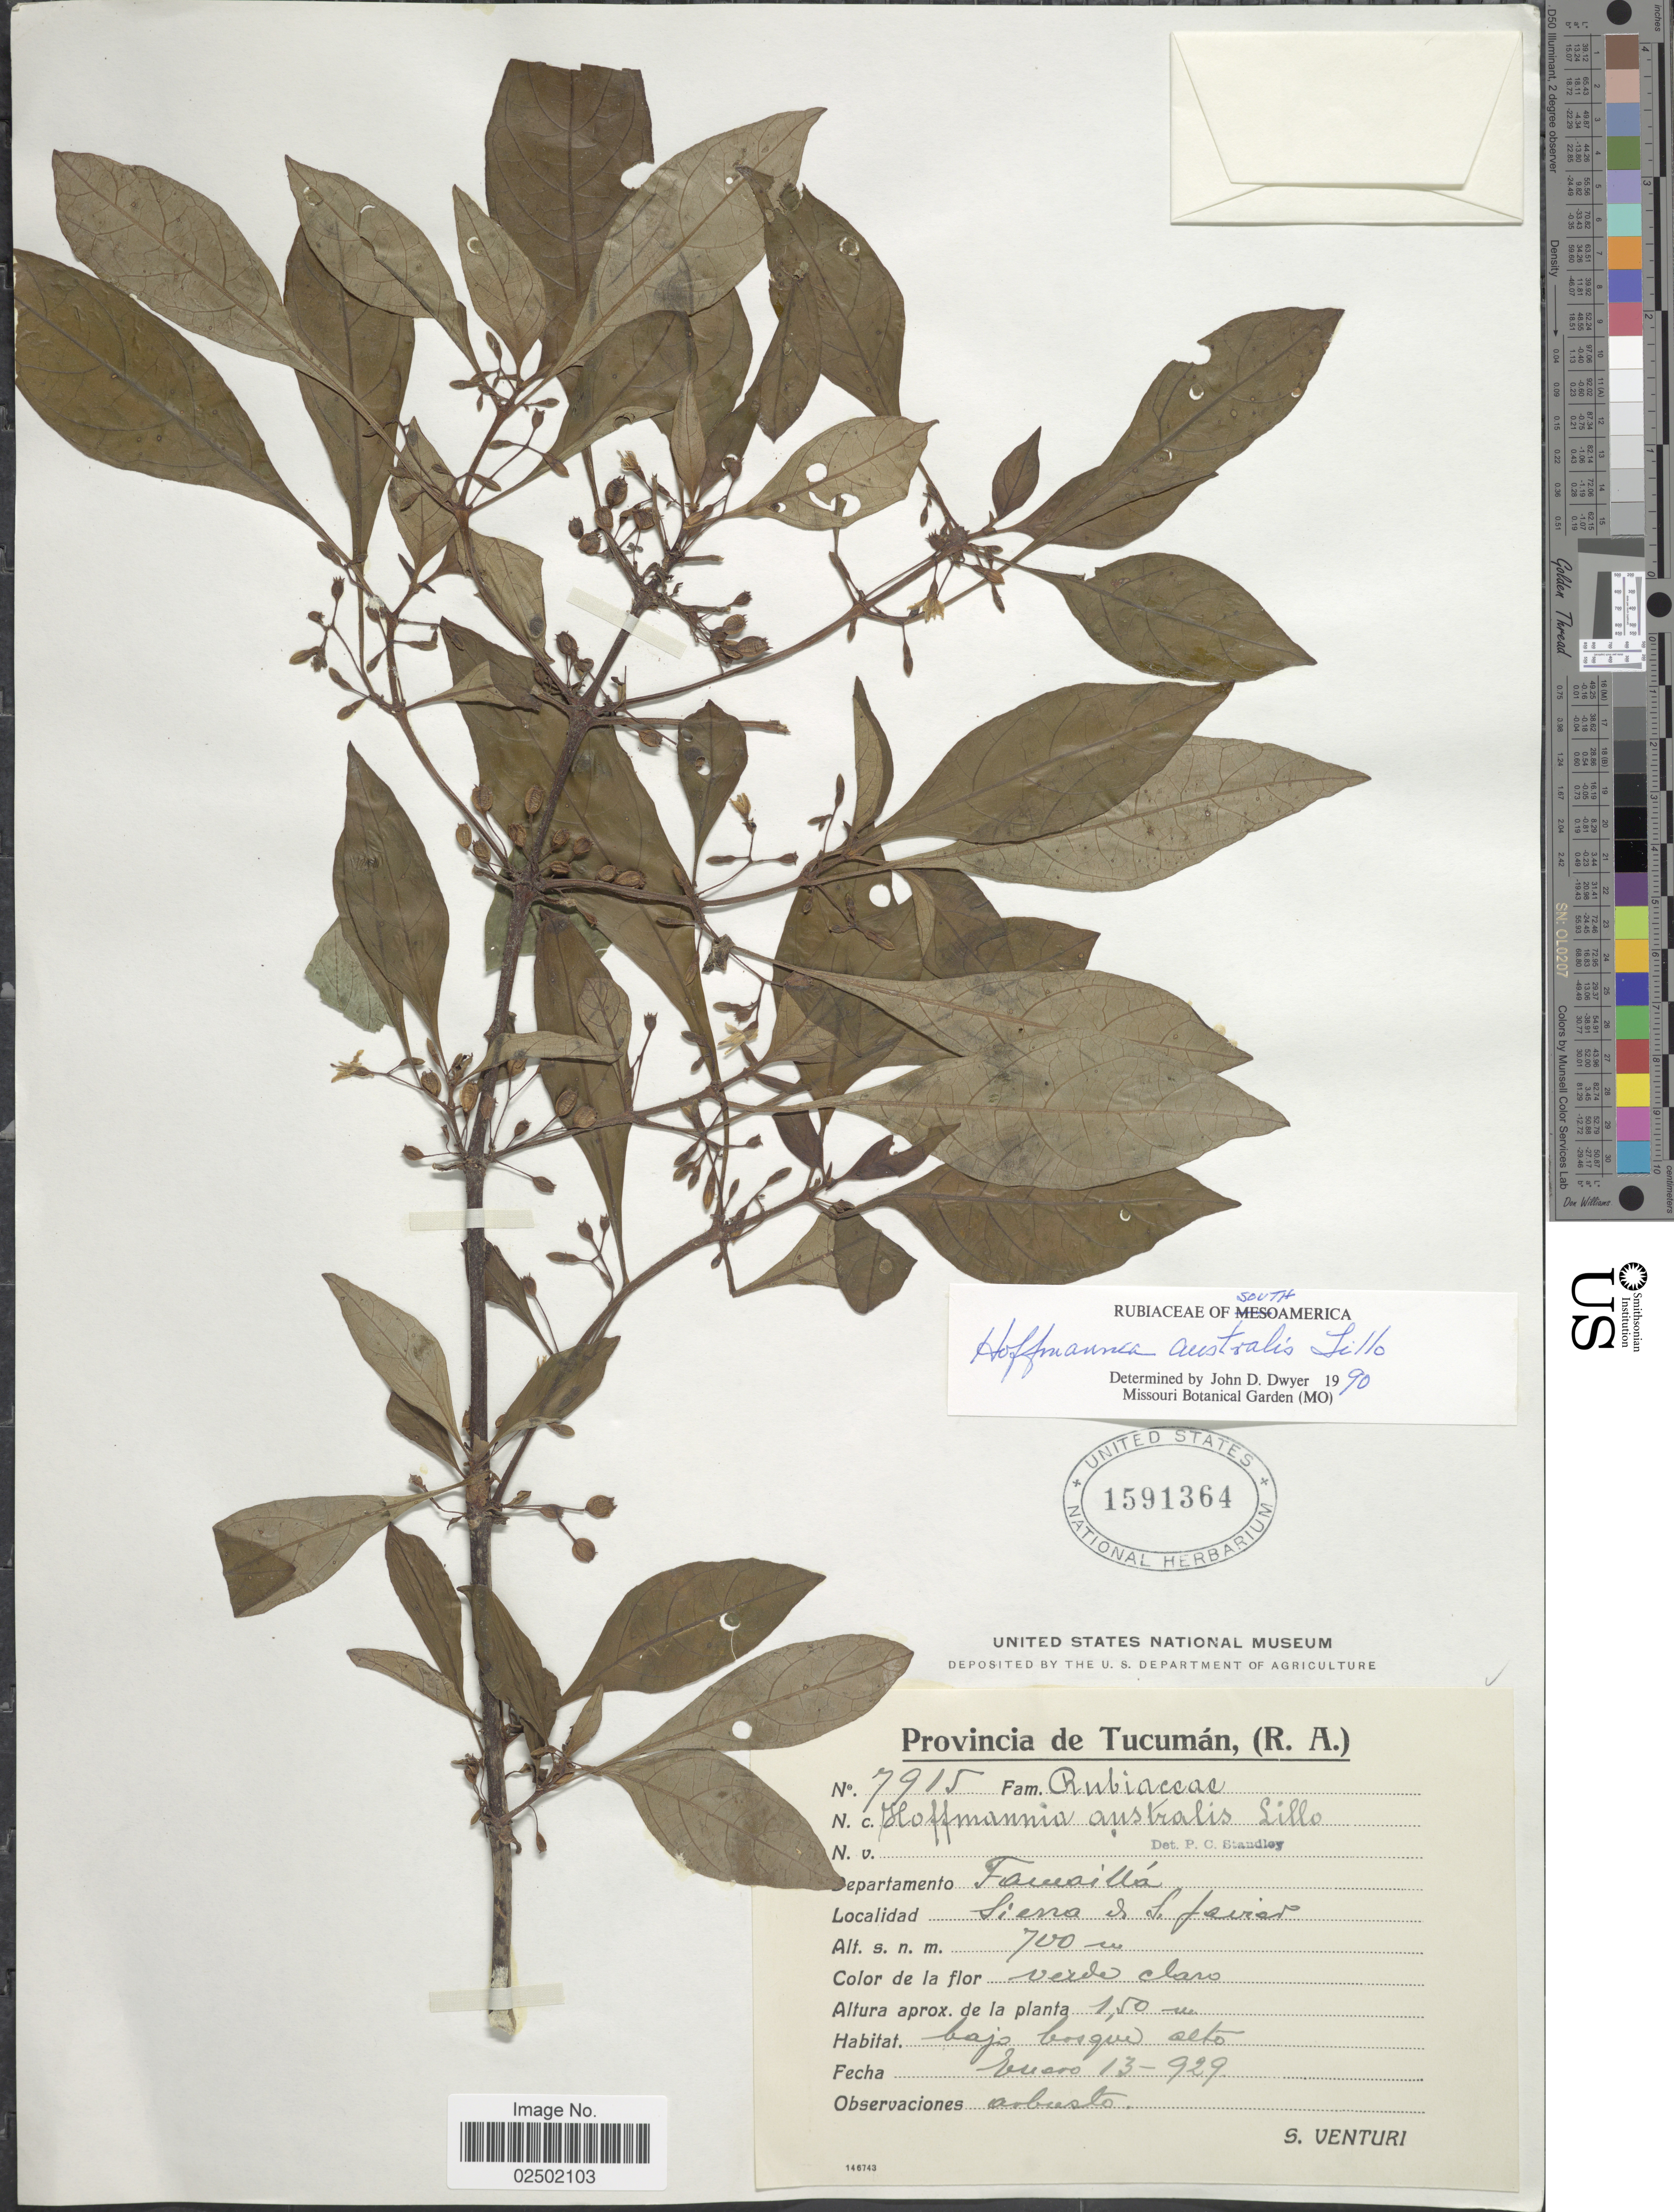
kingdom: Plantae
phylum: Tracheophyta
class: Magnoliopsida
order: Gentianales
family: Rubiaceae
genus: Hoffmannia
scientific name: Hoffmannia australis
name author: Lillo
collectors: S. Venturi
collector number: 7915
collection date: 1929-01-13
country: Argentina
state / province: Tucuman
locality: Provincia de Tucuman, (R.A.). Departamento Famaillá. Sierra de S. Javier.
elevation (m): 700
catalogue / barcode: US 1591364